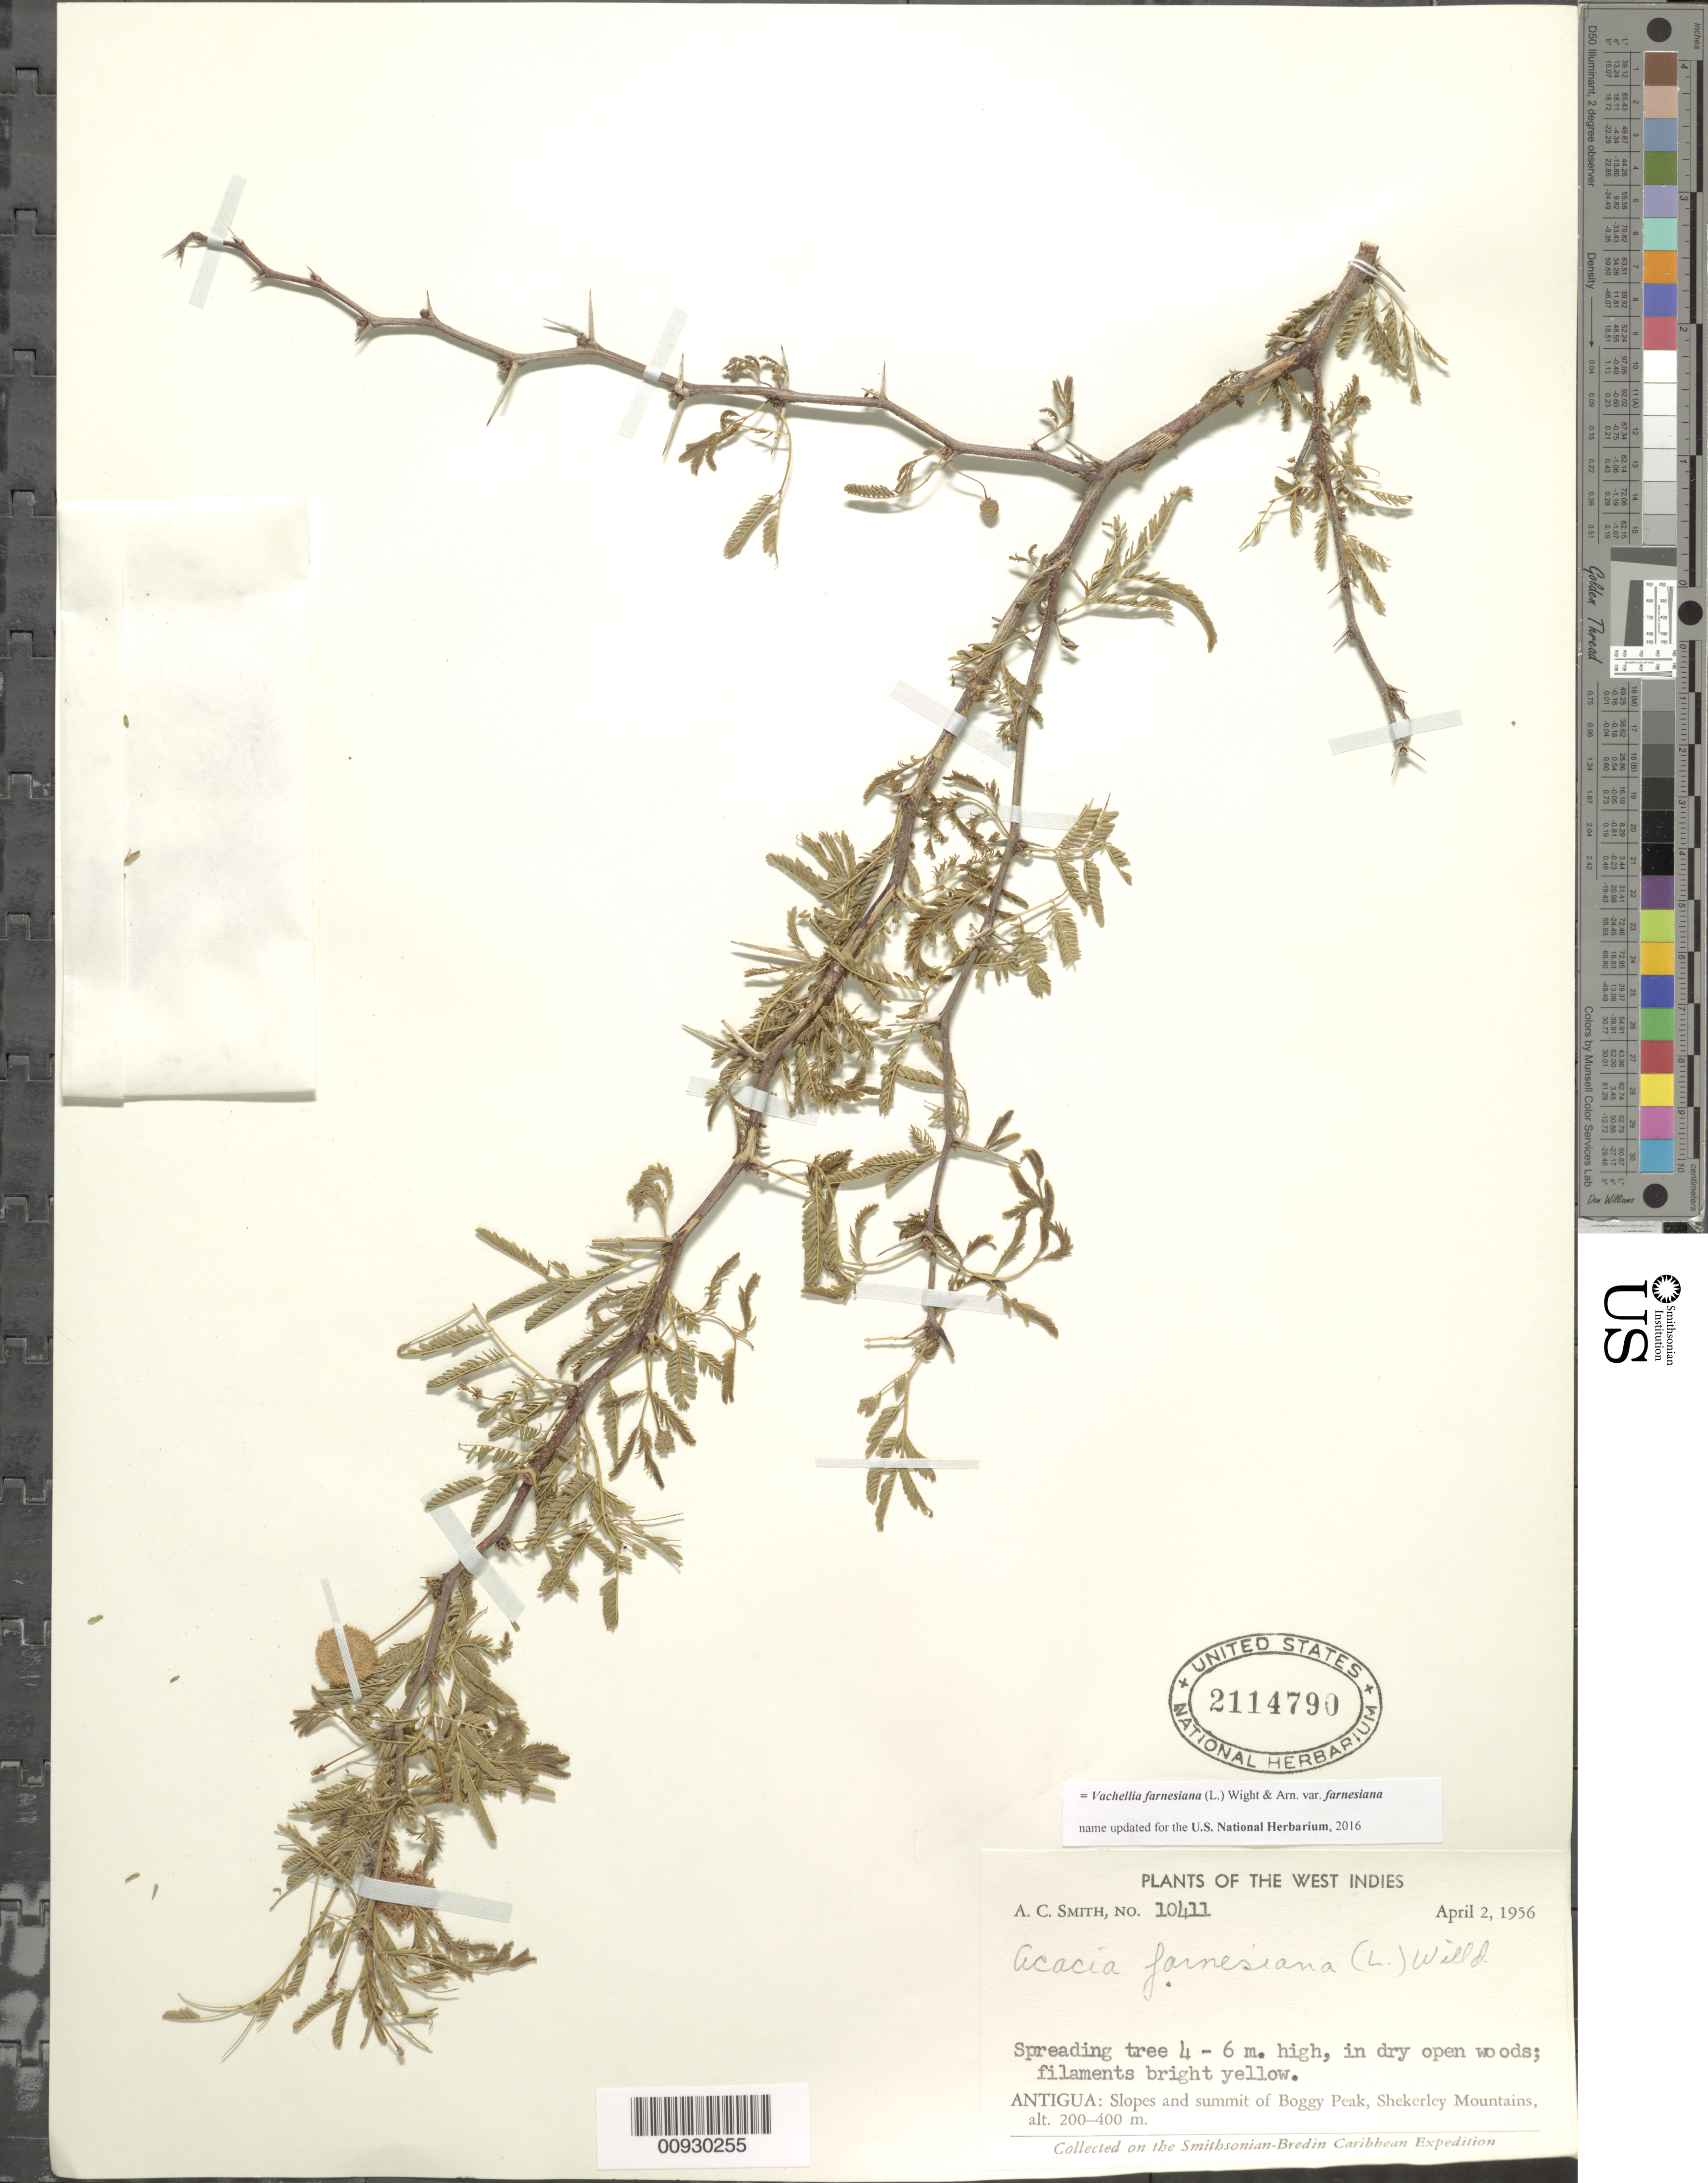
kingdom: Plantae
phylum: Tracheophyta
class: Magnoliopsida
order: Fabales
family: Fabaceae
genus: Vachellia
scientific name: Vachellia farnesiana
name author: (L.) Wight & Arn.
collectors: A. C. Smith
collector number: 10411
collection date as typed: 02 Apr 1956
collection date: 1956-04-02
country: Antigua and Barbuda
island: Antigua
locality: Slopes and summit of Boggy Peak, Shekerley Mountains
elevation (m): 200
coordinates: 0 N, 0 E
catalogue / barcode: US 2114790